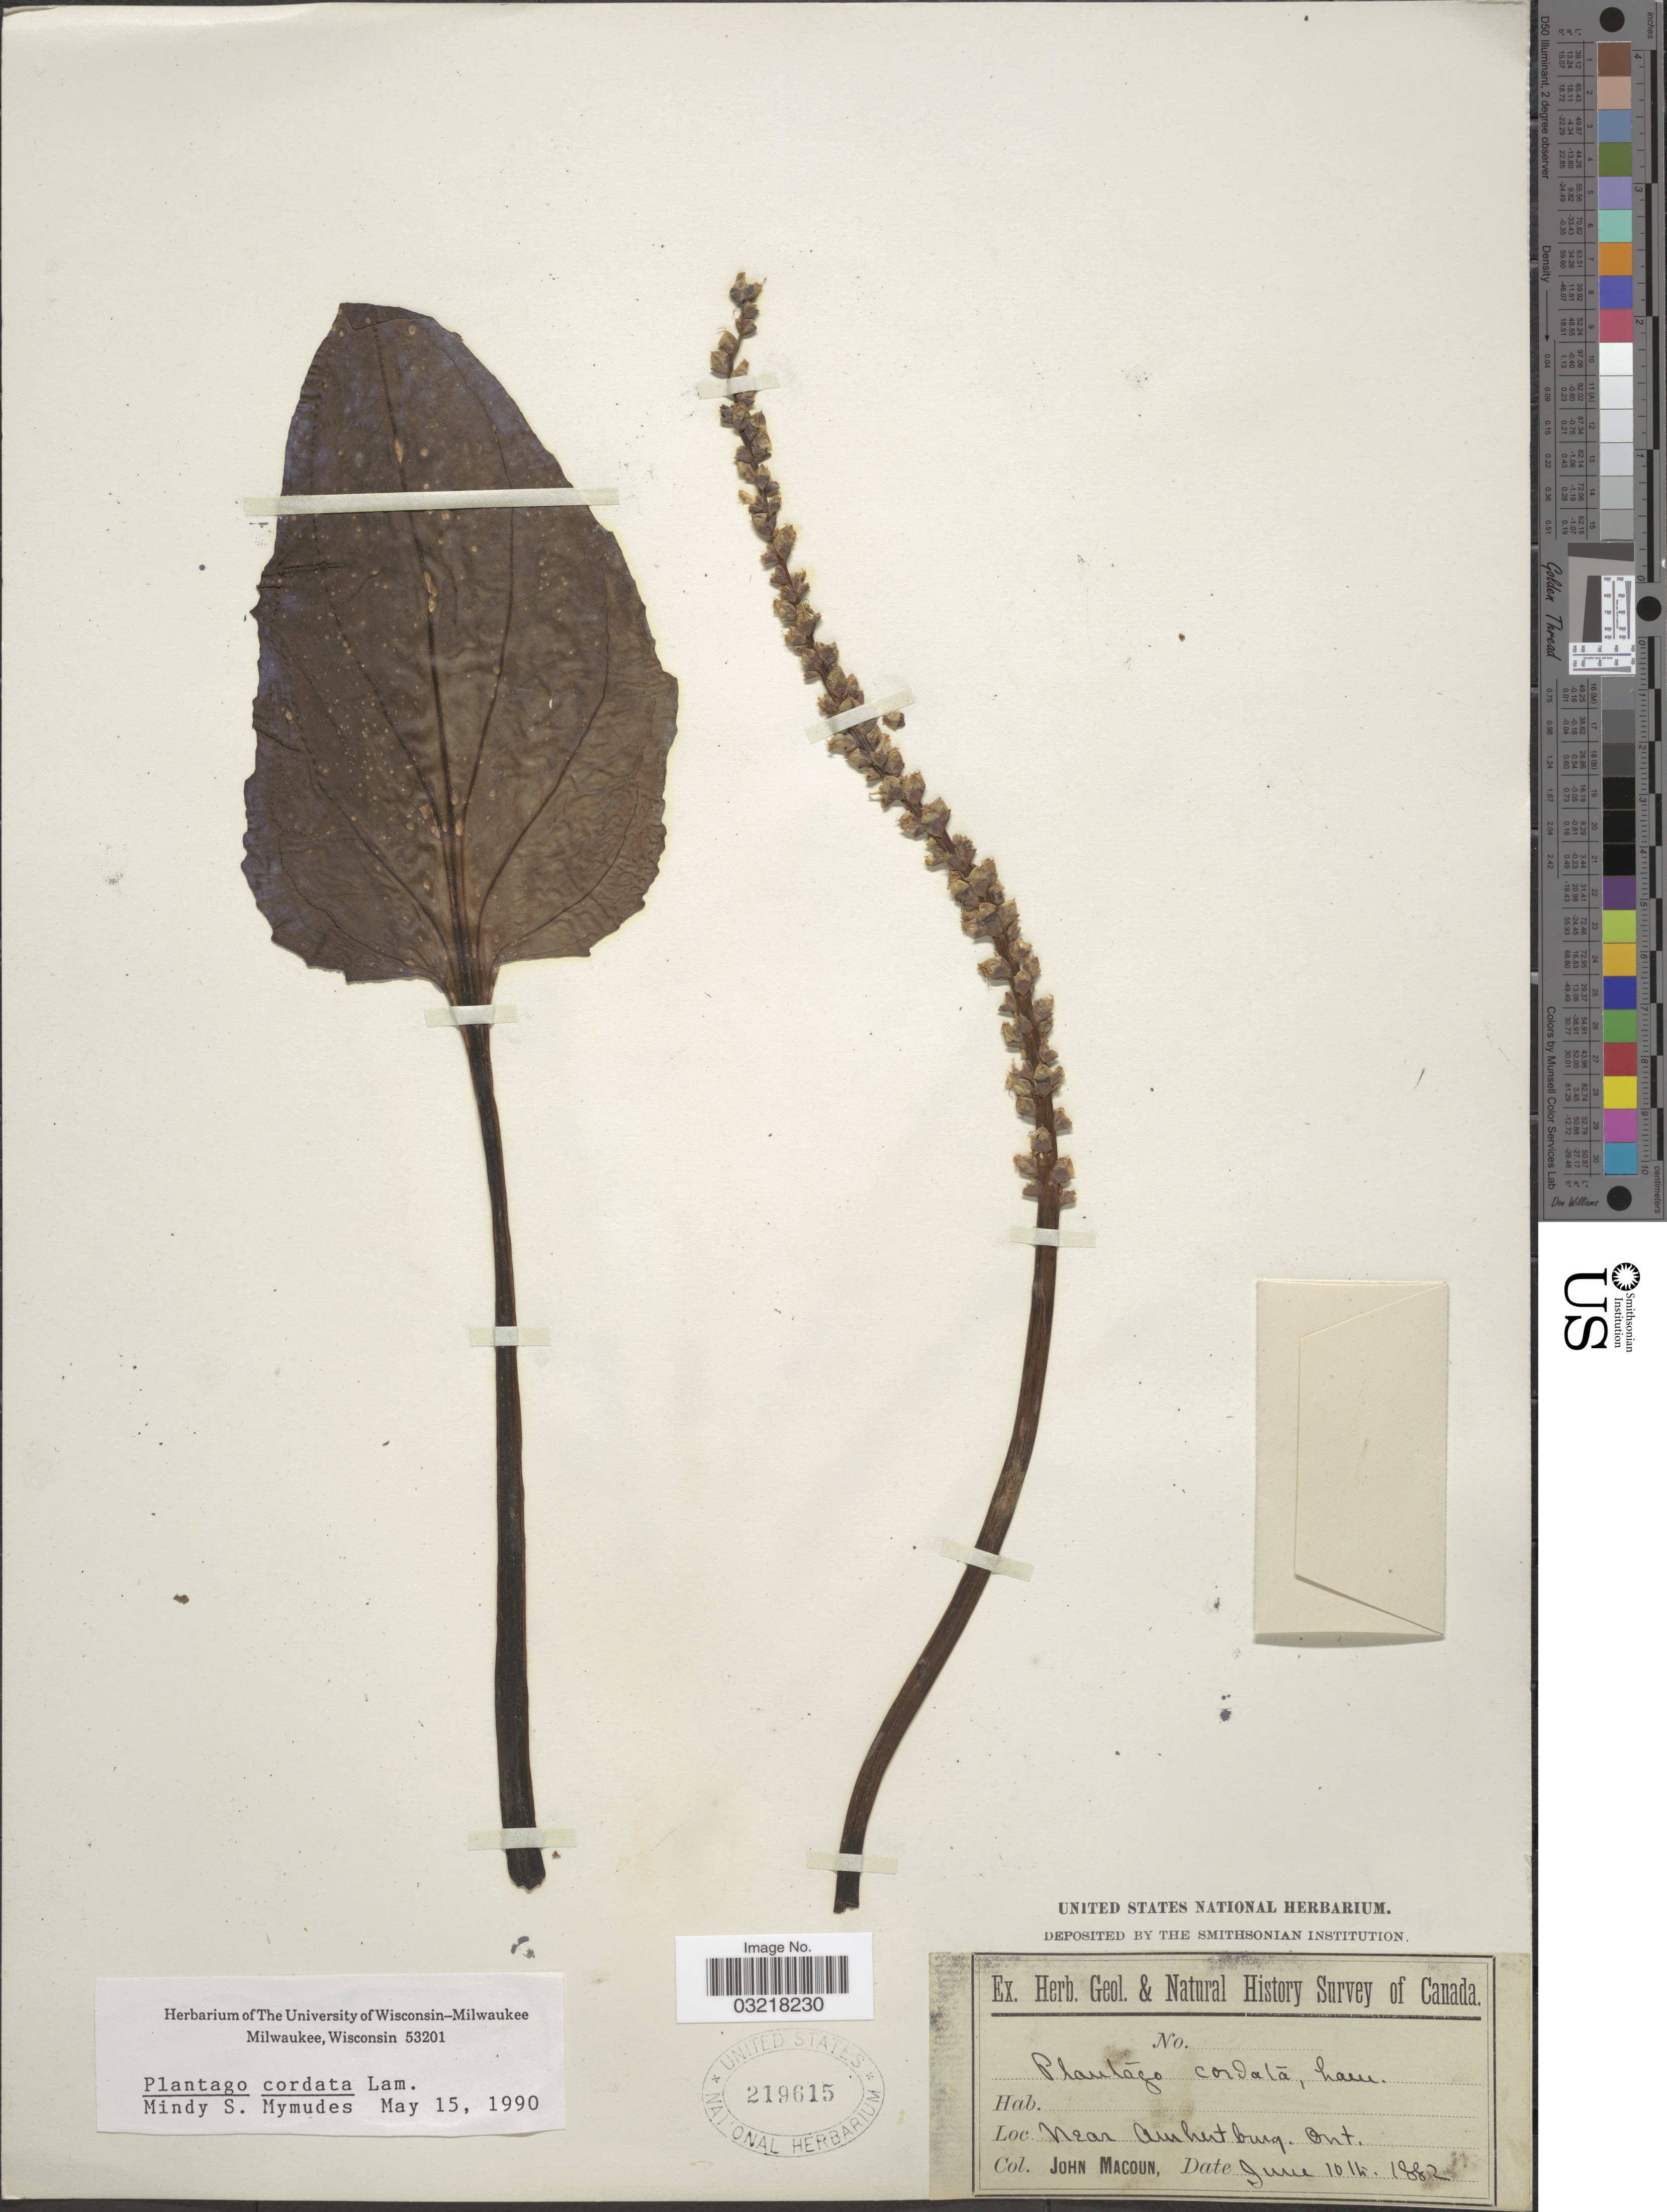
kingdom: Plantae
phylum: Tracheophyta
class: Magnoliopsida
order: Lamiales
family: Plantaginaceae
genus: Plantago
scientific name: Plantago cordata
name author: Lam.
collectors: J. Macoun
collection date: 1882-06-10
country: Canada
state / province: Ontario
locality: Near Amherstburg.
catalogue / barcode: US 219615